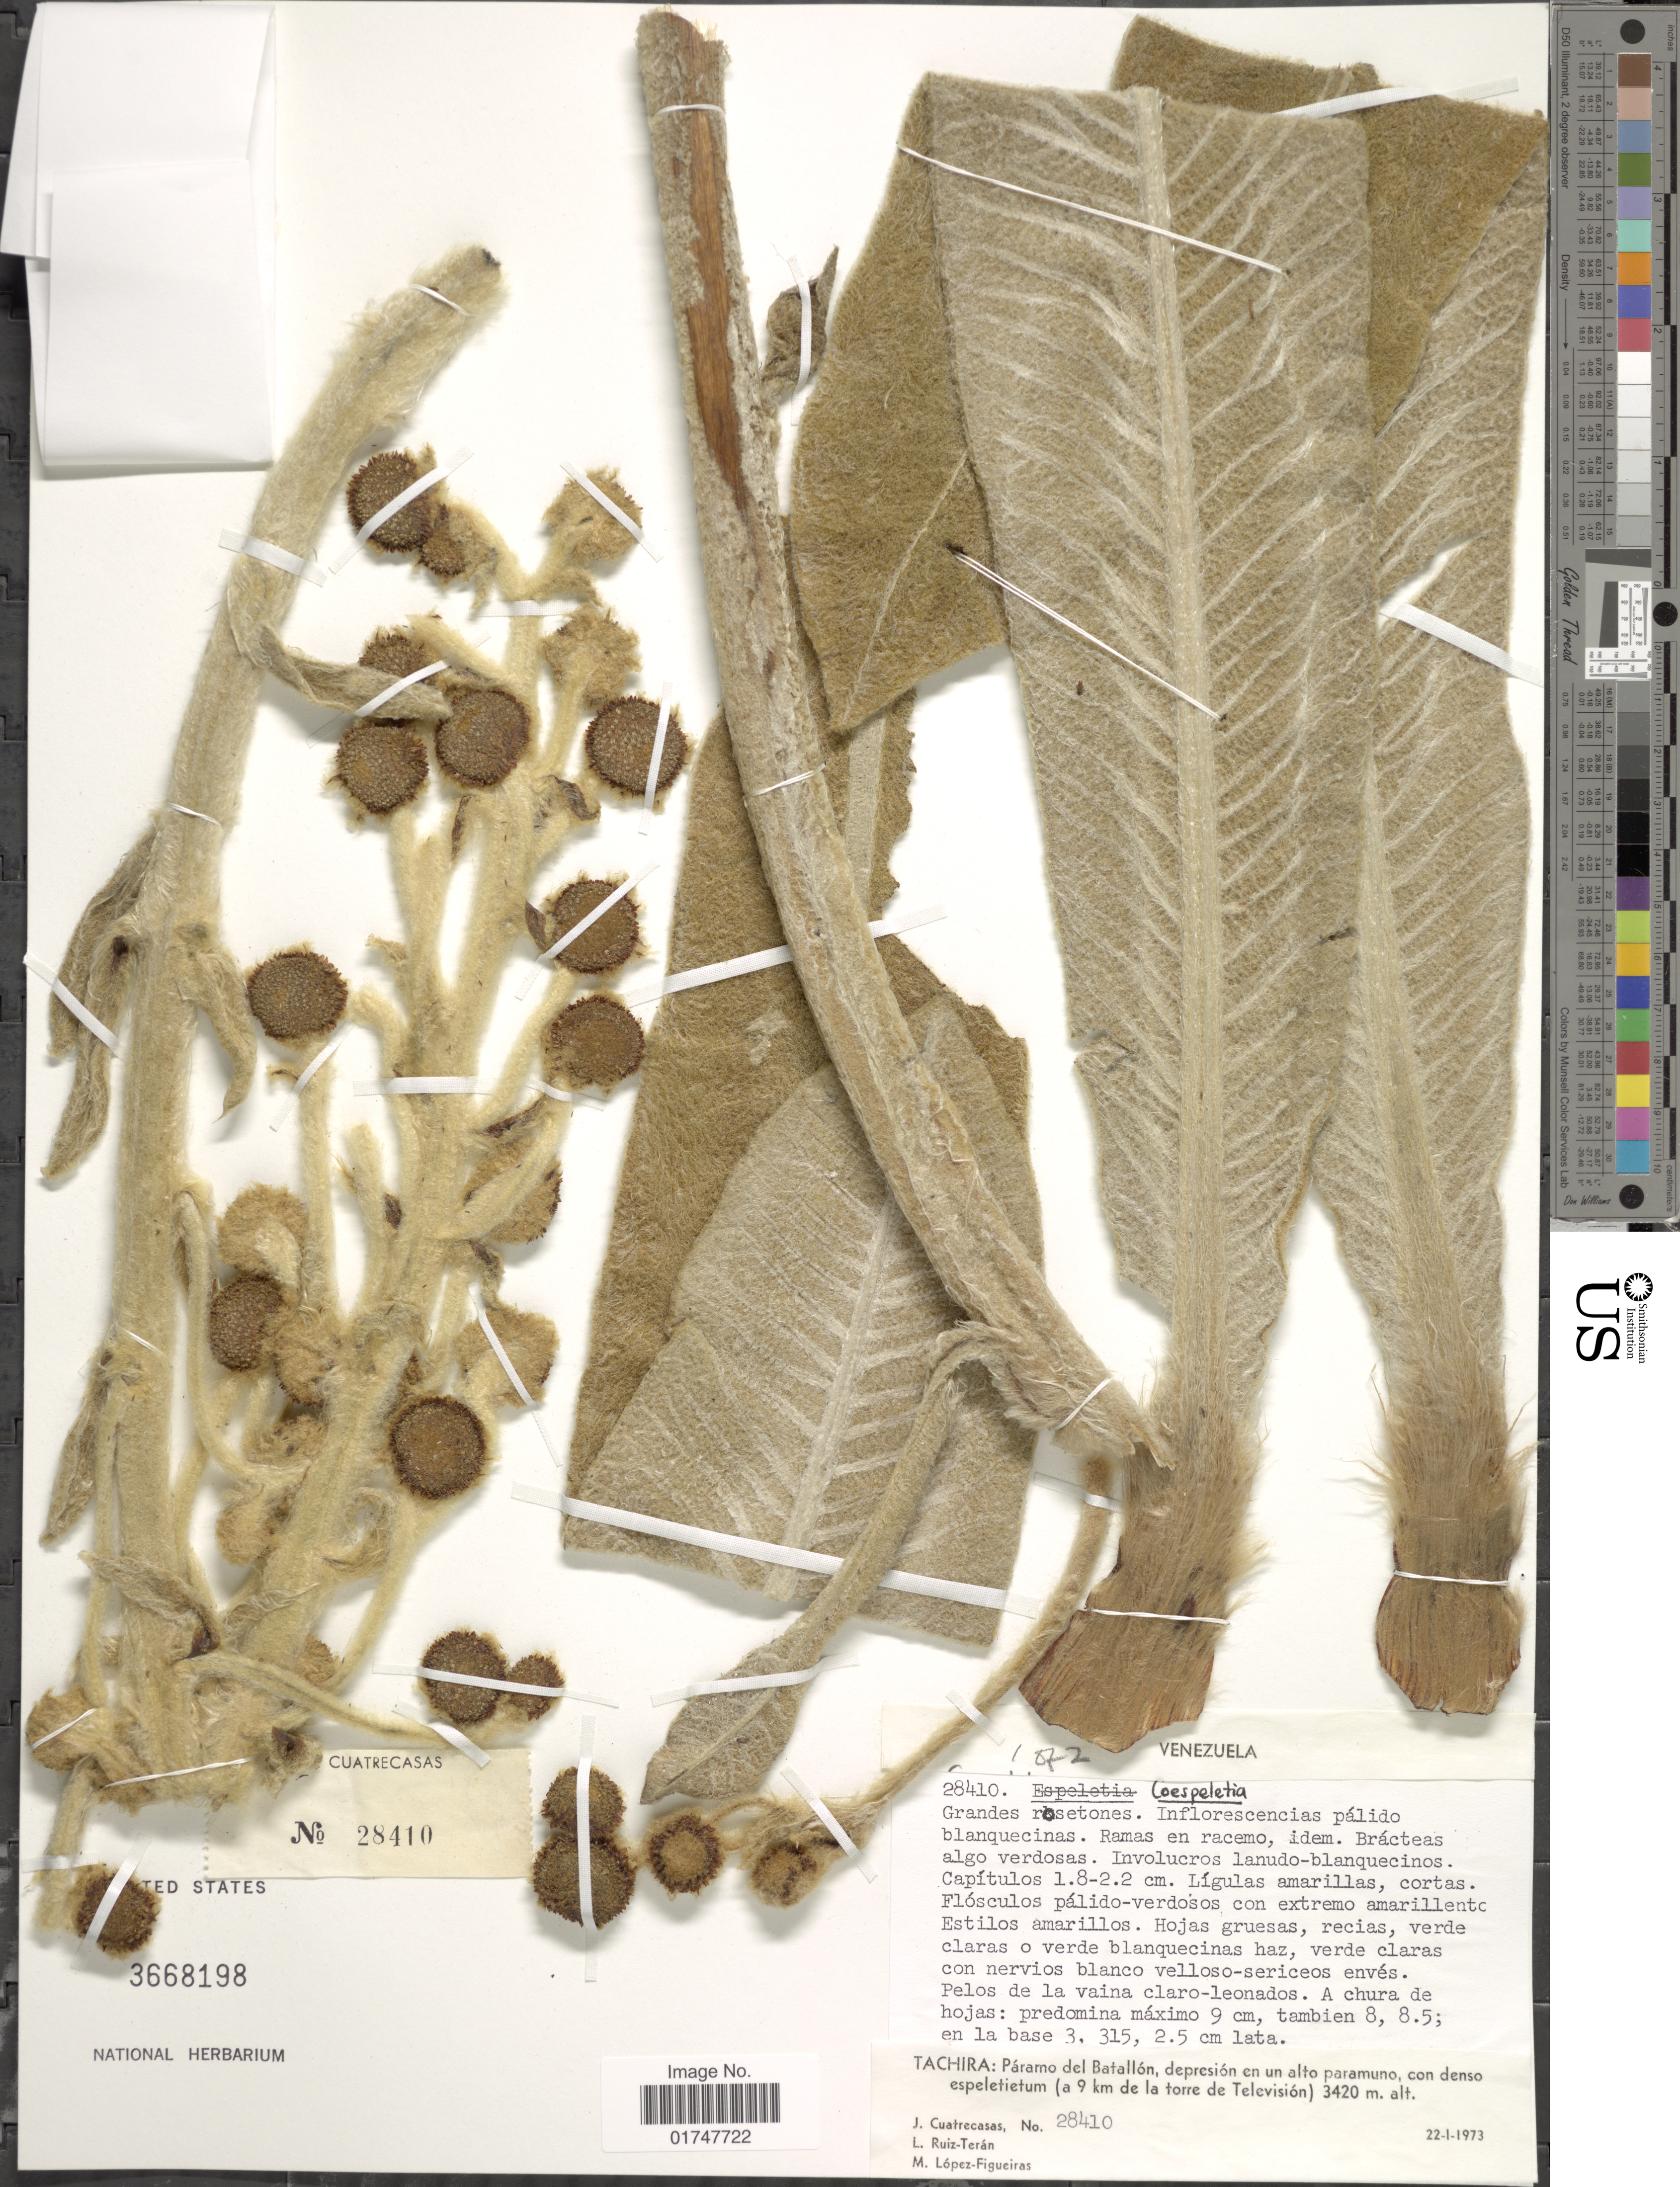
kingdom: Plantae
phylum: Tracheophyta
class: Magnoliopsida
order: Asterales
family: Asteraceae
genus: Coespeletia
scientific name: Coespeletia sp.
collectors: J. Cuatrecasas, L. E. Ruíz-Terán & M. López Figueiras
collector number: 28410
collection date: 1973-01-22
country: Venezuela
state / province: Tachira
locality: Páramo del Batallón, depresión en un alto paramuno, con denso espeletietum (a 9 km de la torre de Televisión)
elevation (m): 3420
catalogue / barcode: US 3668198